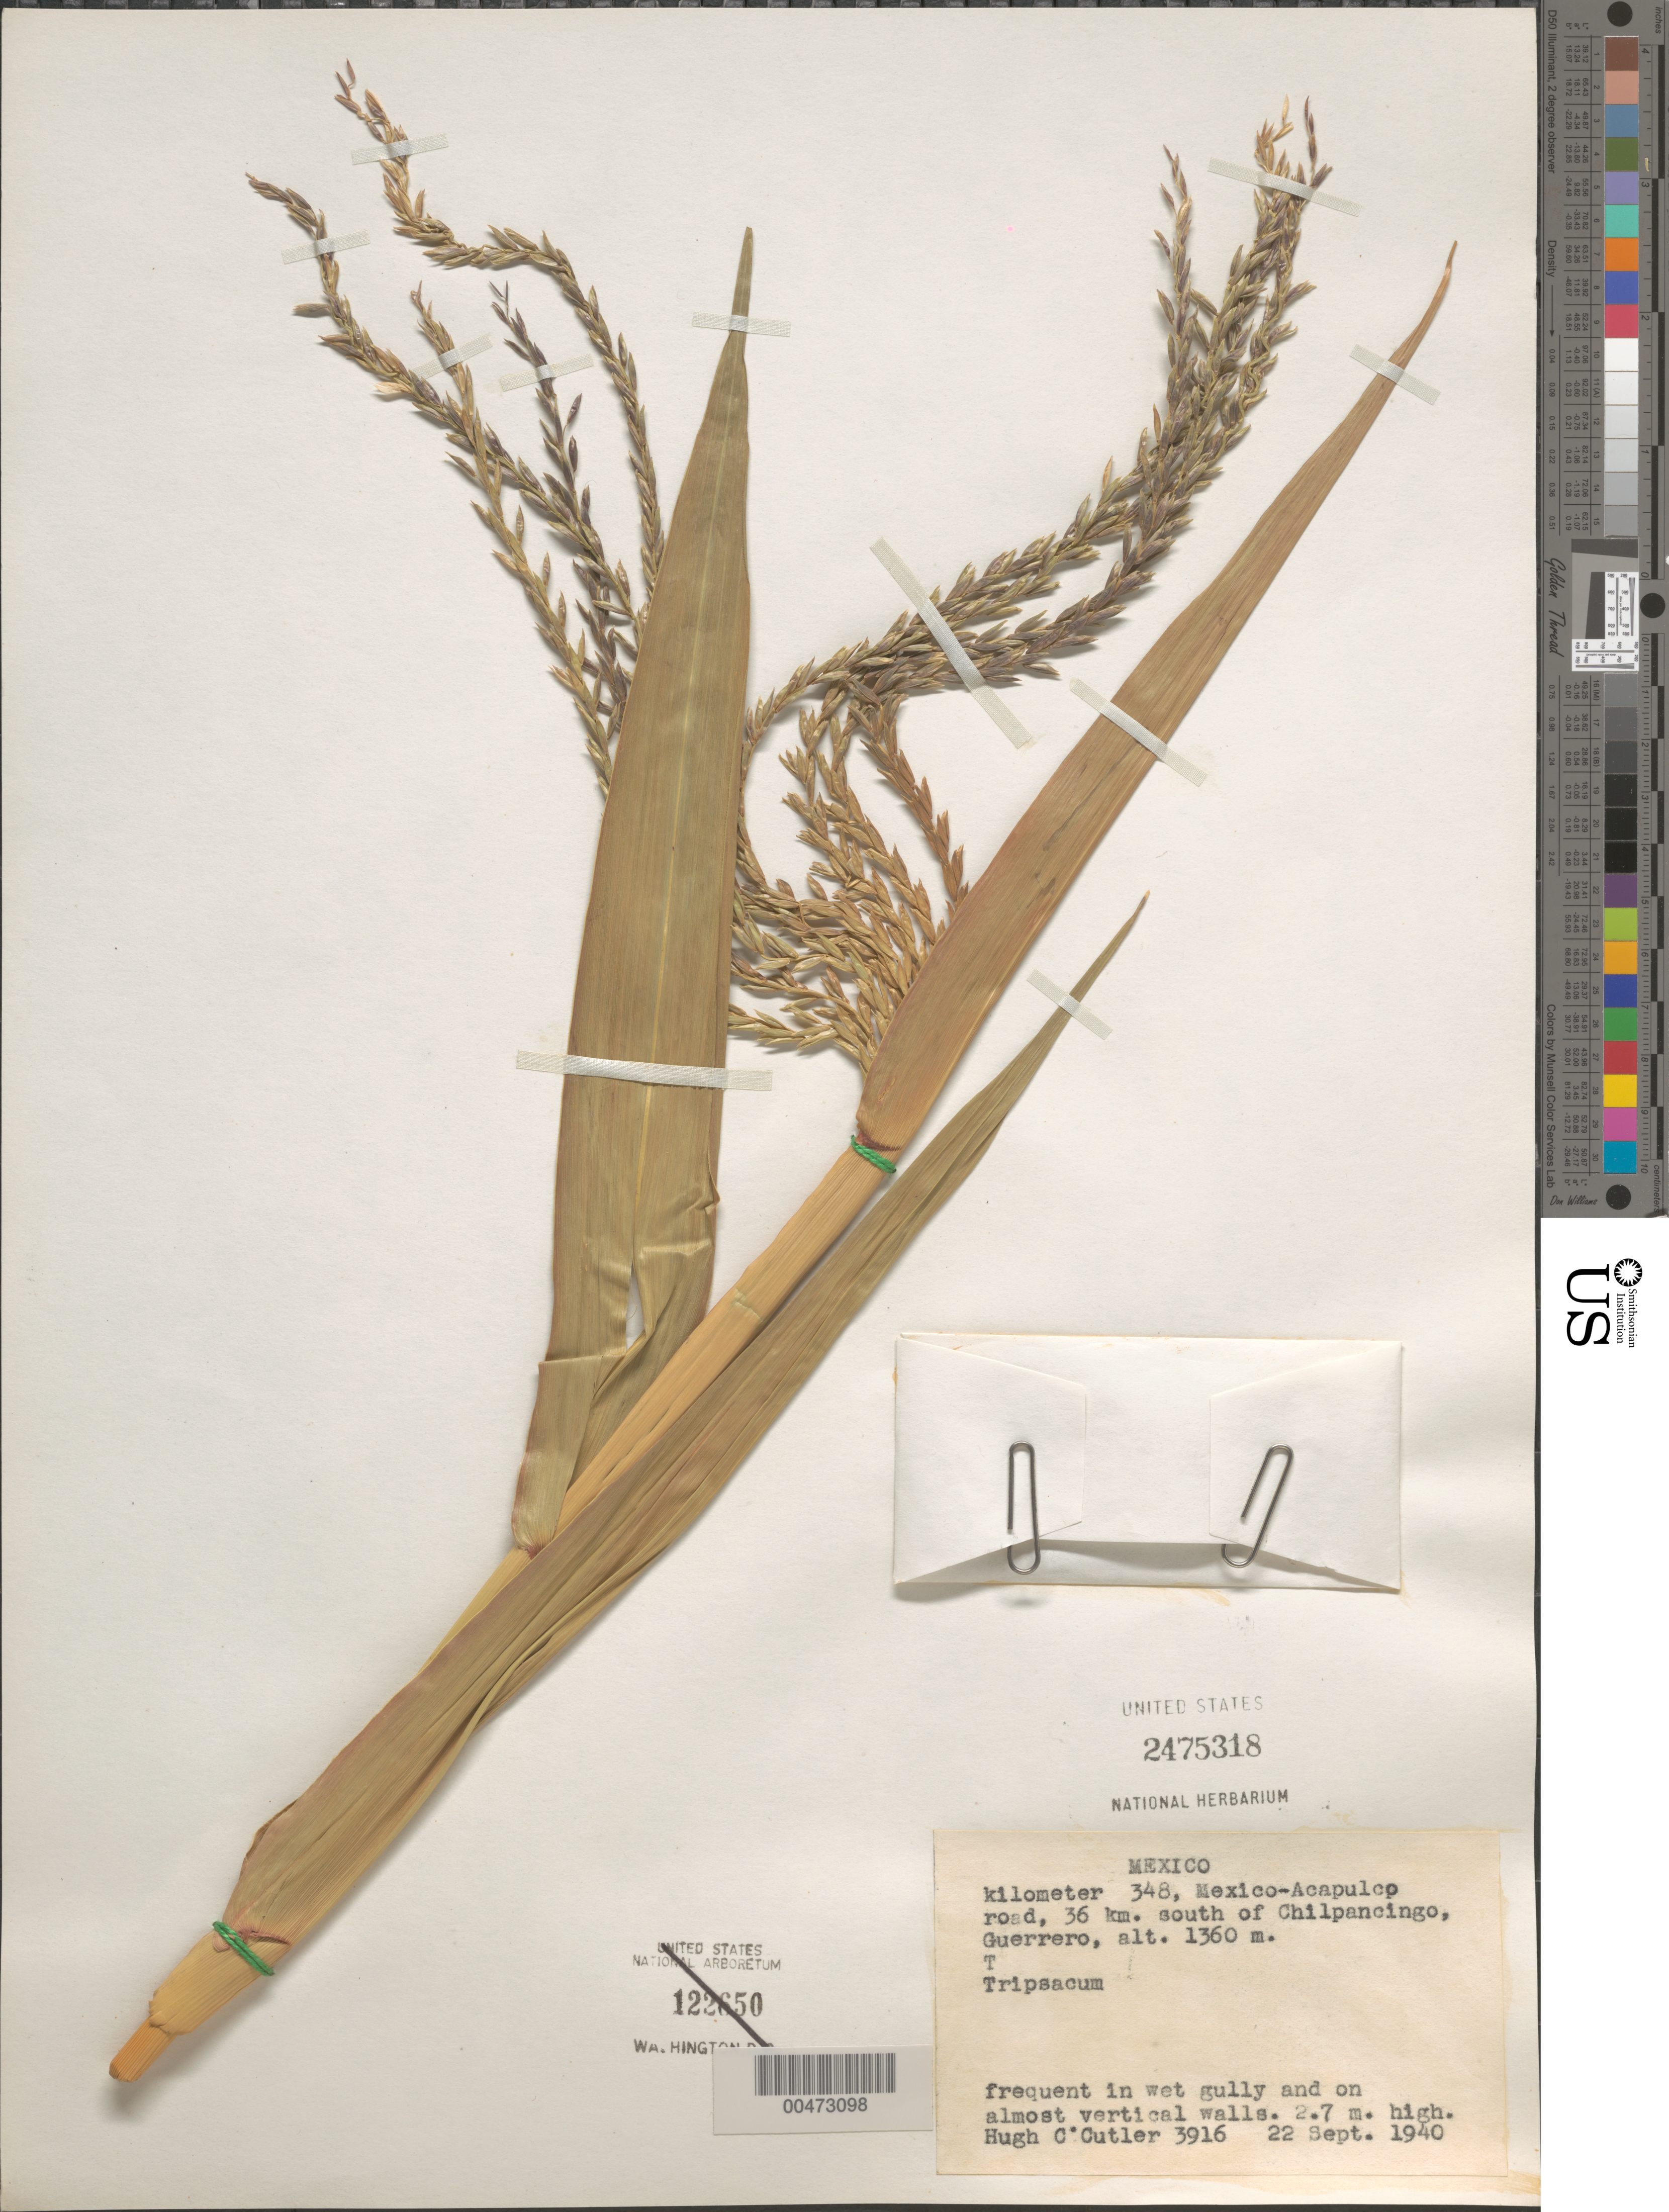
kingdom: Plantae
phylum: Tracheophyta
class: Liliopsida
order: Poales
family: Poaceae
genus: Tripsacum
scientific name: Tripsacum sp.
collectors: H. C. Cutler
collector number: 3916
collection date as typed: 22 Sep 1940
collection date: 1940-09-22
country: Mexico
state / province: Guerrero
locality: Km 348, Mexico - Acapulco Rd, 36 km S of Chilpancingo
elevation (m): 1360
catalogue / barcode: US 2475318